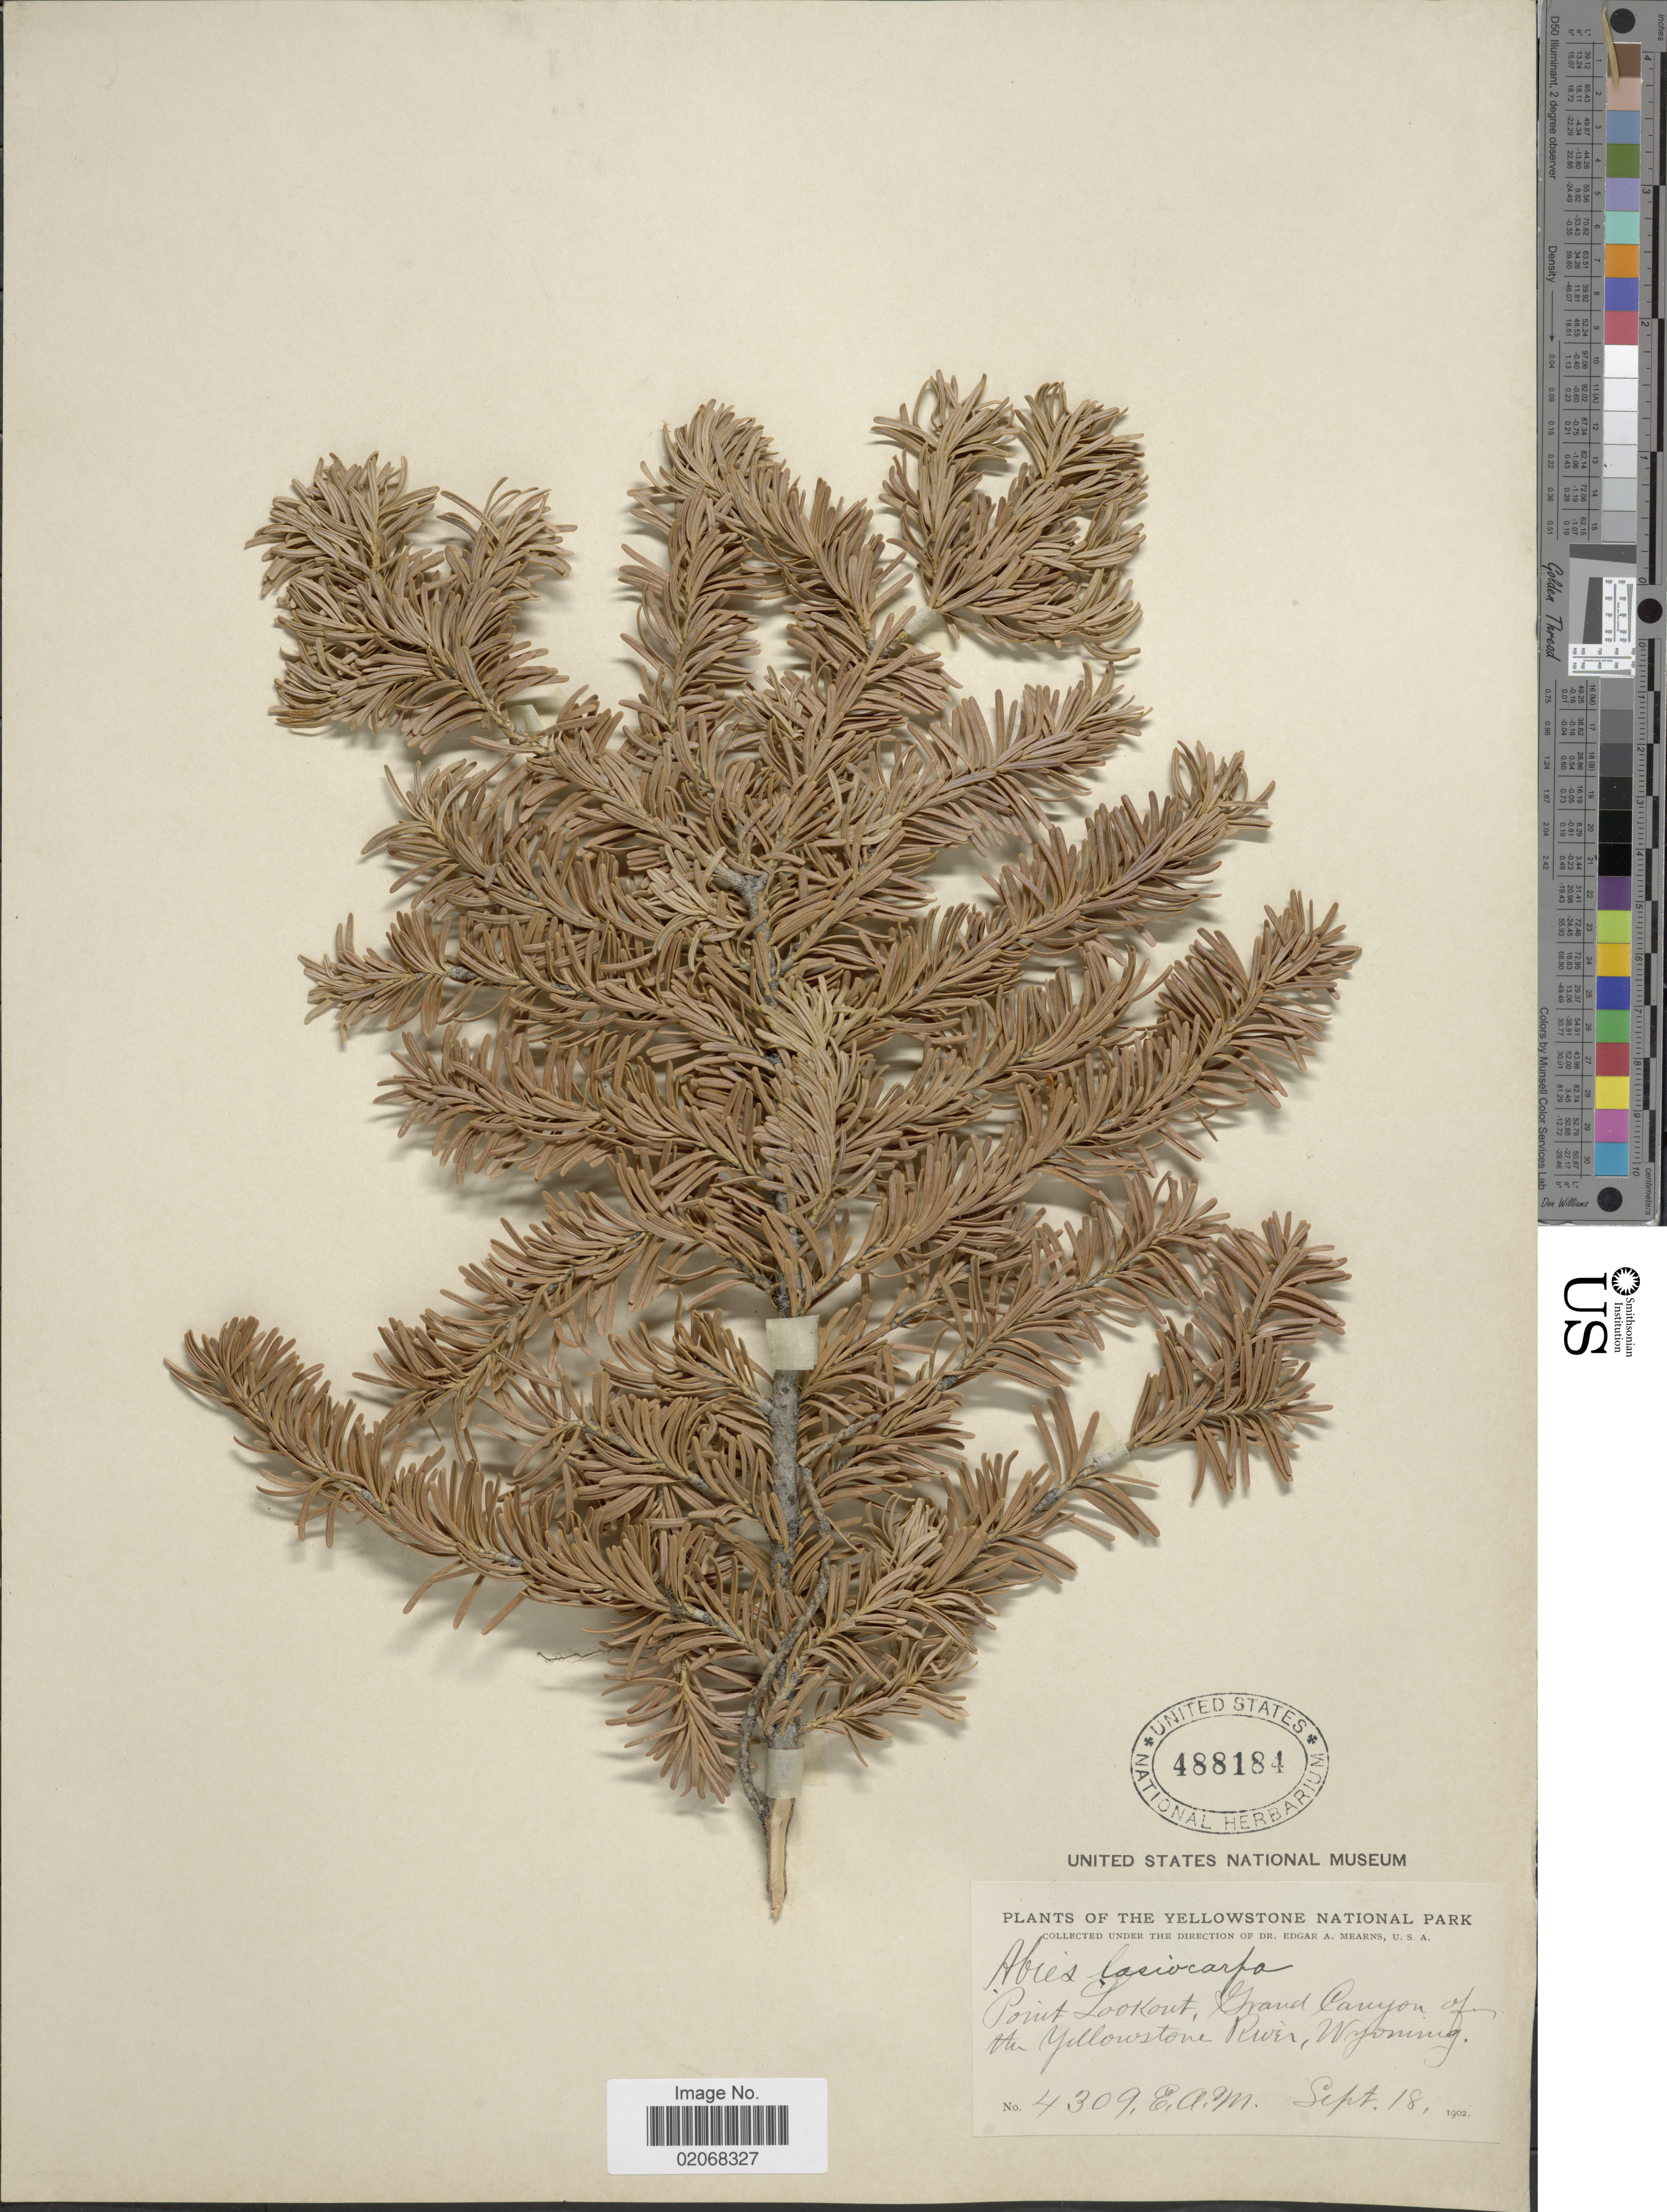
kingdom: Plantae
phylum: Tracheophyta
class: Pinopsida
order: Pinales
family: Pinaceae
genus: Abies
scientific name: Abies lasiocarpa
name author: (Hook.) Nutt.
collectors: E. A. Mearns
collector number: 4309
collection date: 1902-09-18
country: United States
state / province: Wyoming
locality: The Yellowstone National Park, Point Lookout, Grand Canyon of the Yellowstone River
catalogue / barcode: US 488184